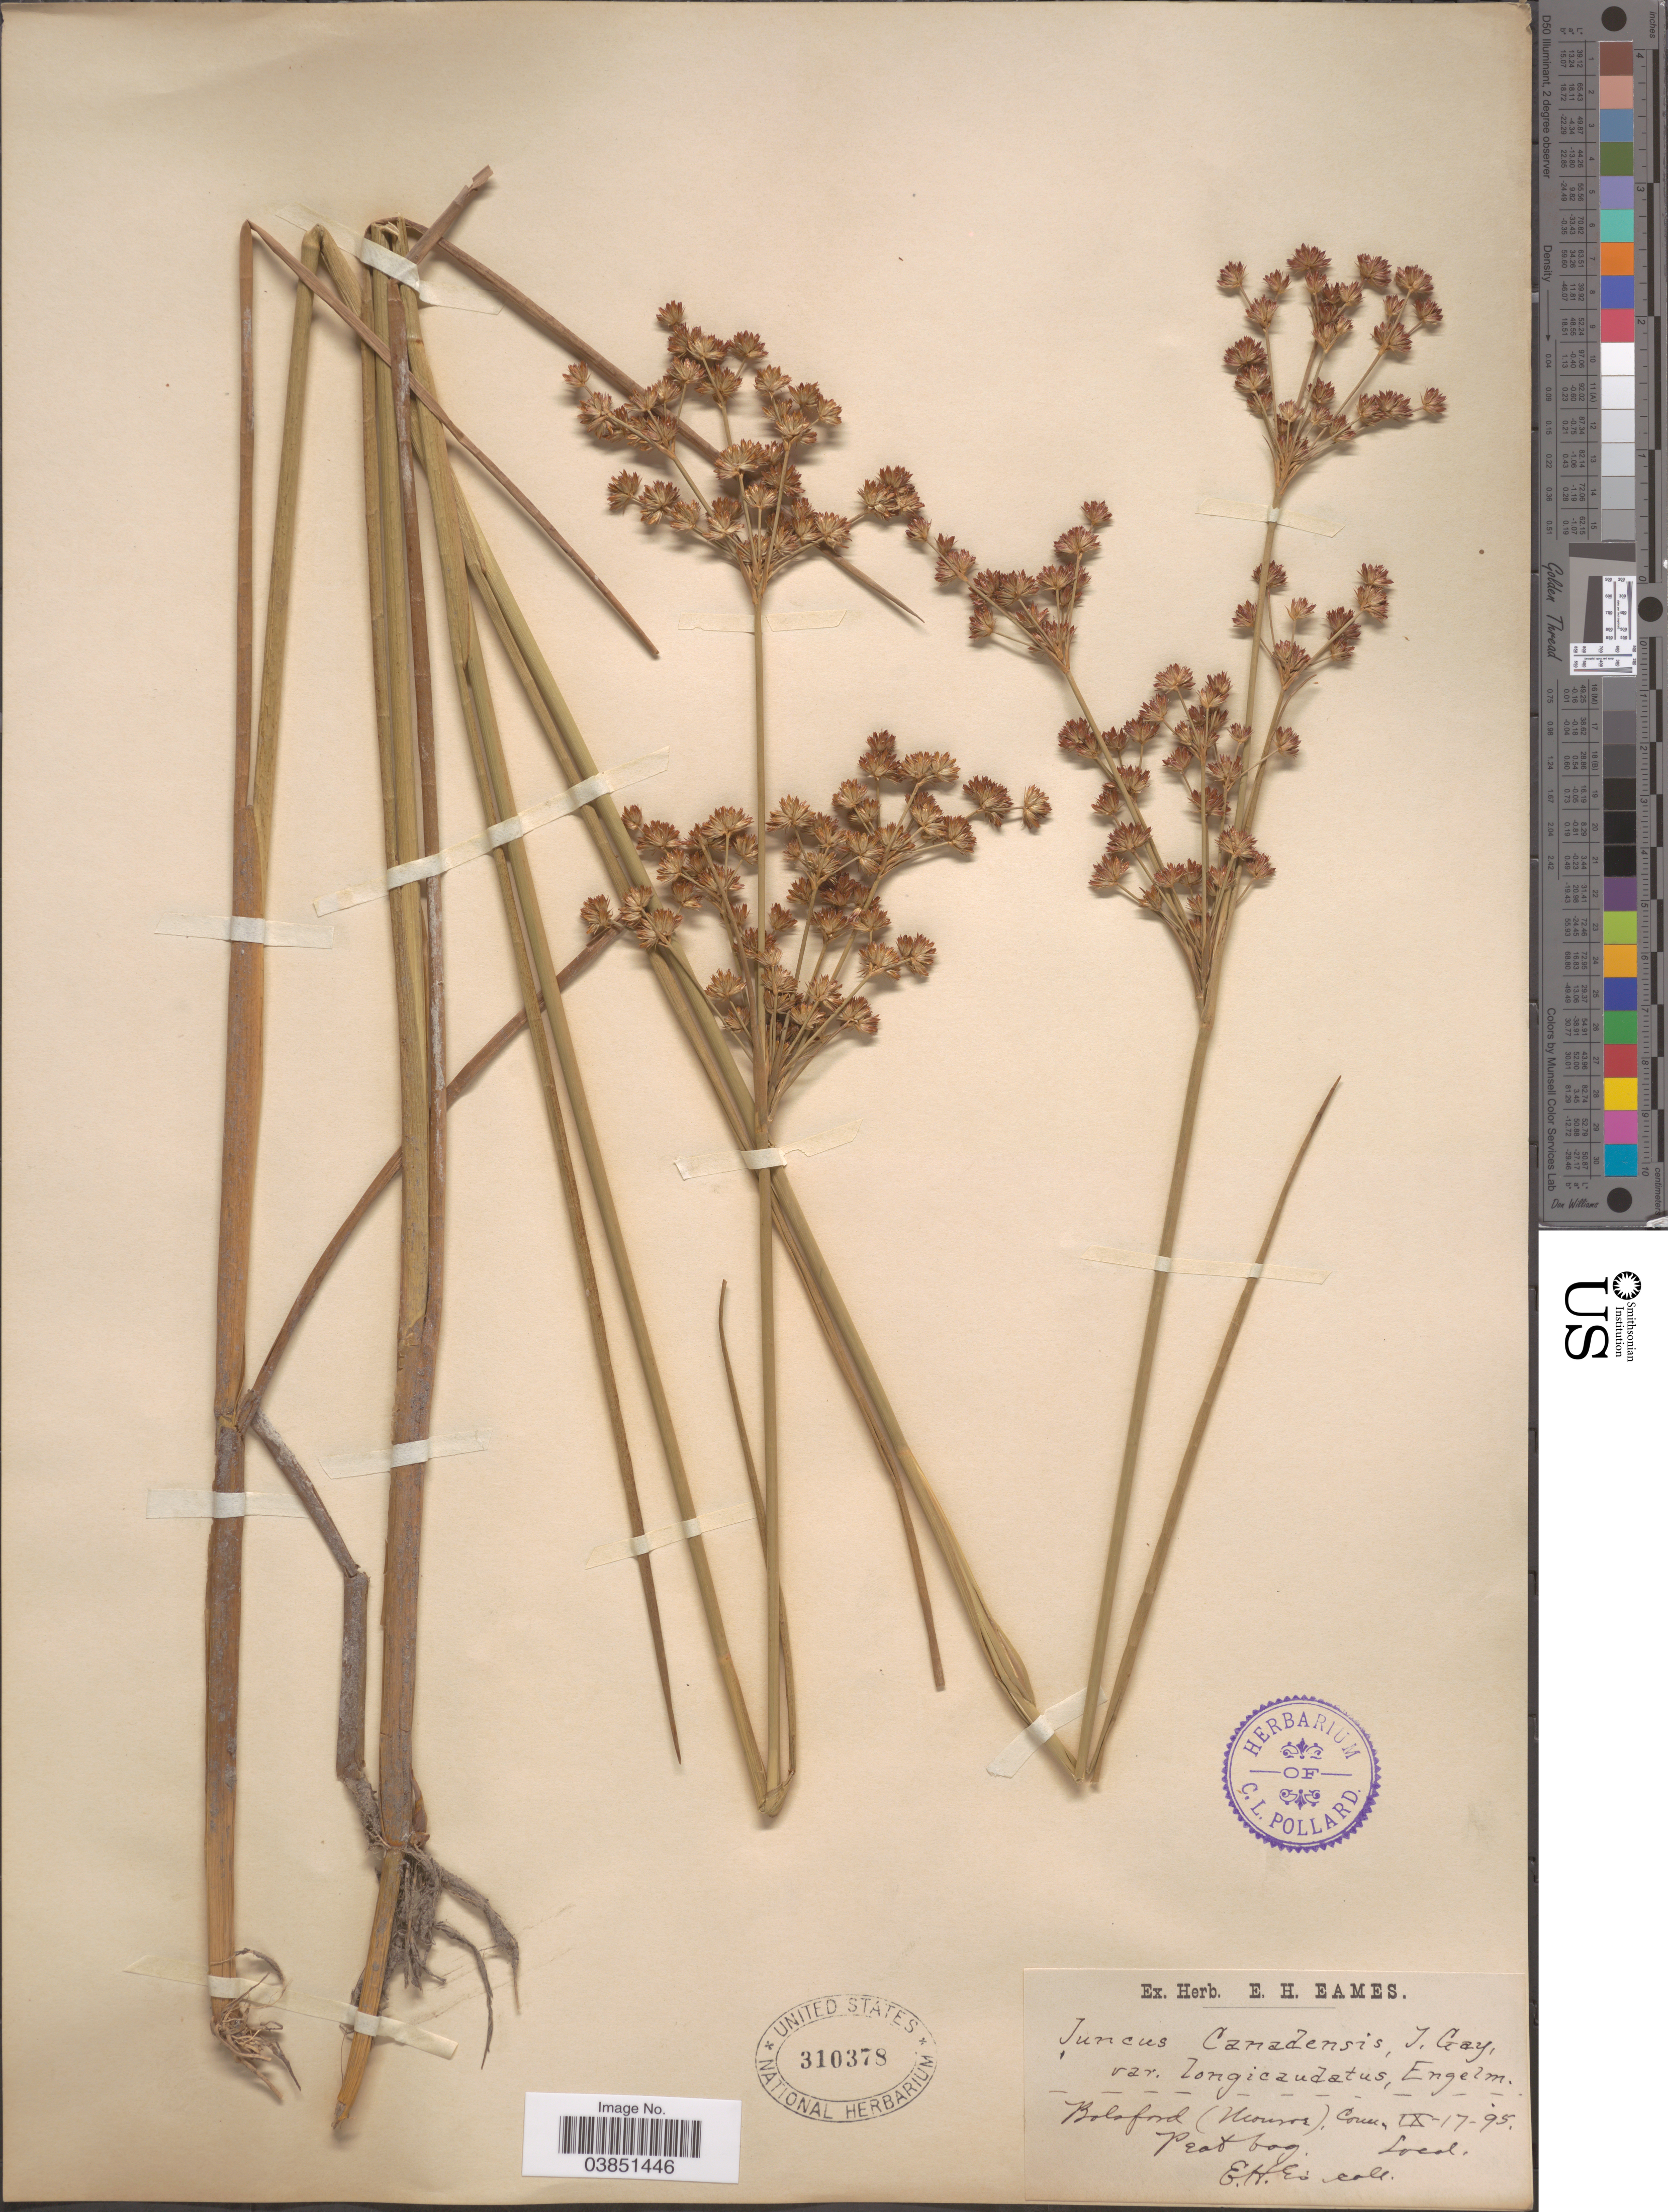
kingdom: Plantae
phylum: Tracheophyta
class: Liliopsida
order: Poales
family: Juncaceae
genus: Juncus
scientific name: Juncus canadensis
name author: J. Gay ex Laharpe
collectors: E. H. Eames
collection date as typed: Transcribed d/m/y: 17/9/95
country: United States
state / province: Connecticut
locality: Botsford (Monroe).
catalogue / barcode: US 310378